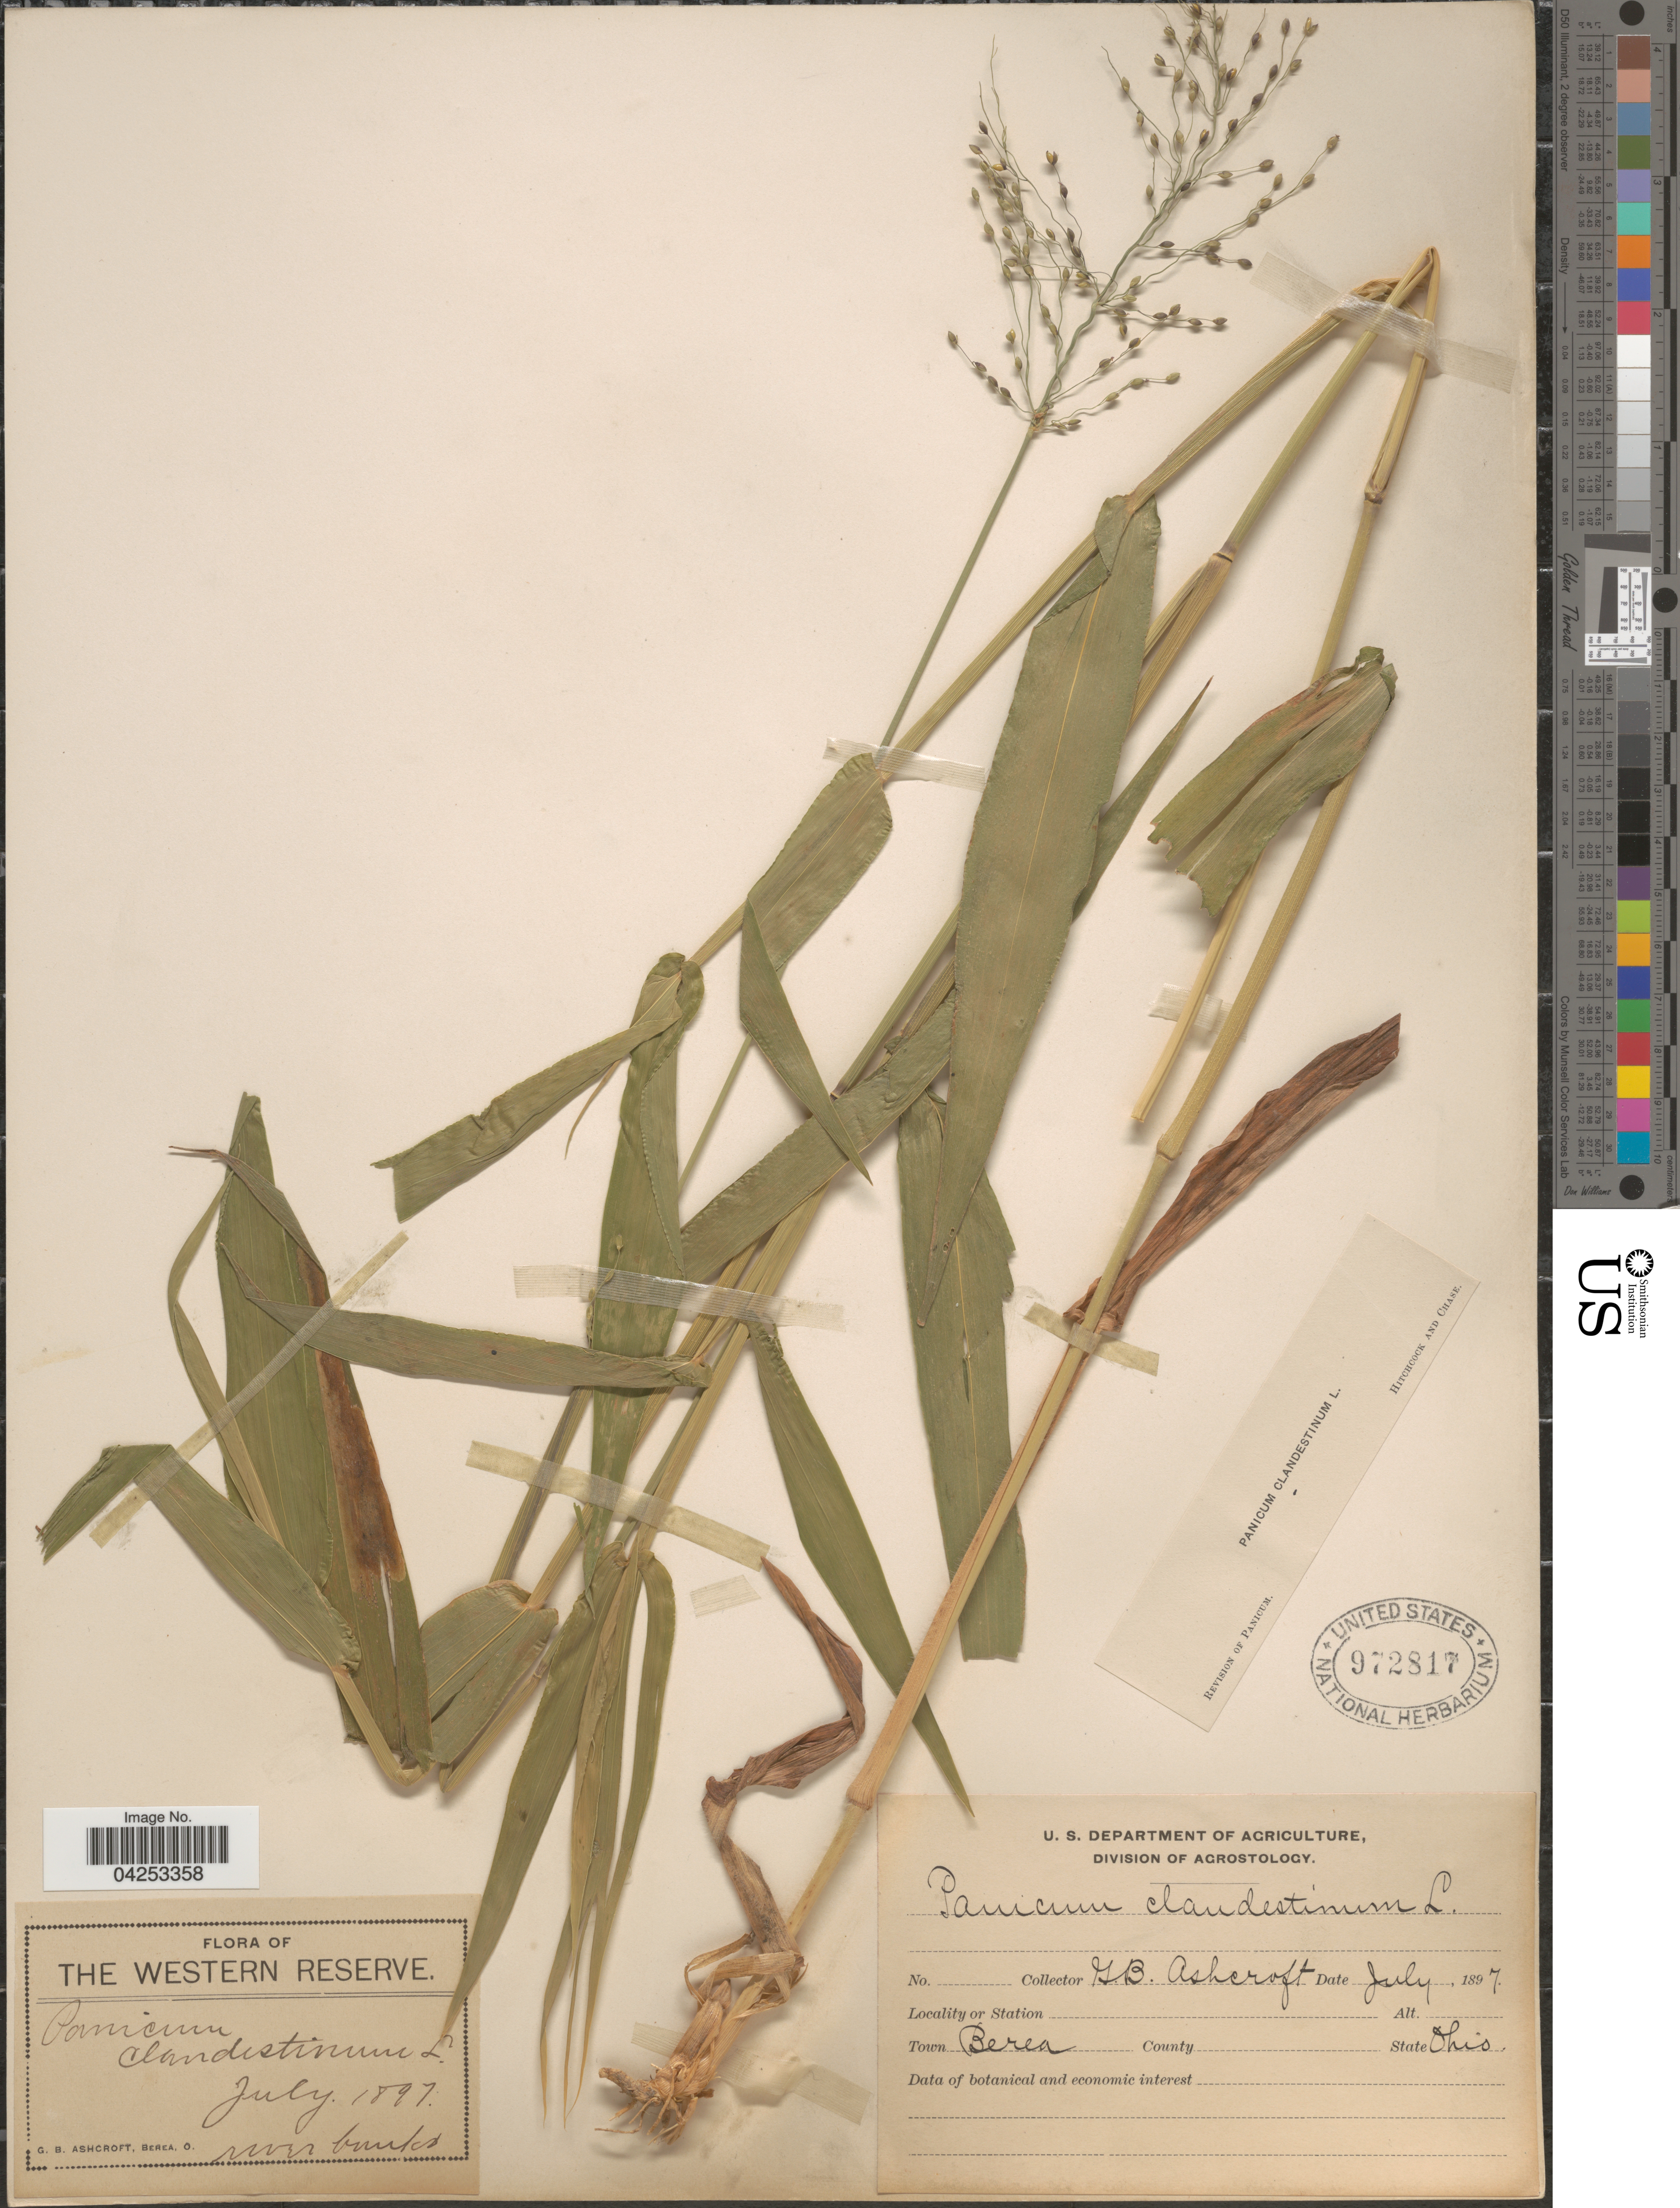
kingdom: Plantae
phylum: Tracheophyta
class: Liliopsida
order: Poales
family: Poaceae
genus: Dichanthelium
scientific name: Dichanthelium clandestinum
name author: (L.) Gould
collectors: G. Ashcroft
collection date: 1897-07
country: United States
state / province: Ohio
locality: The Western Reserve. Town Berea.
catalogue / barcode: US 972817